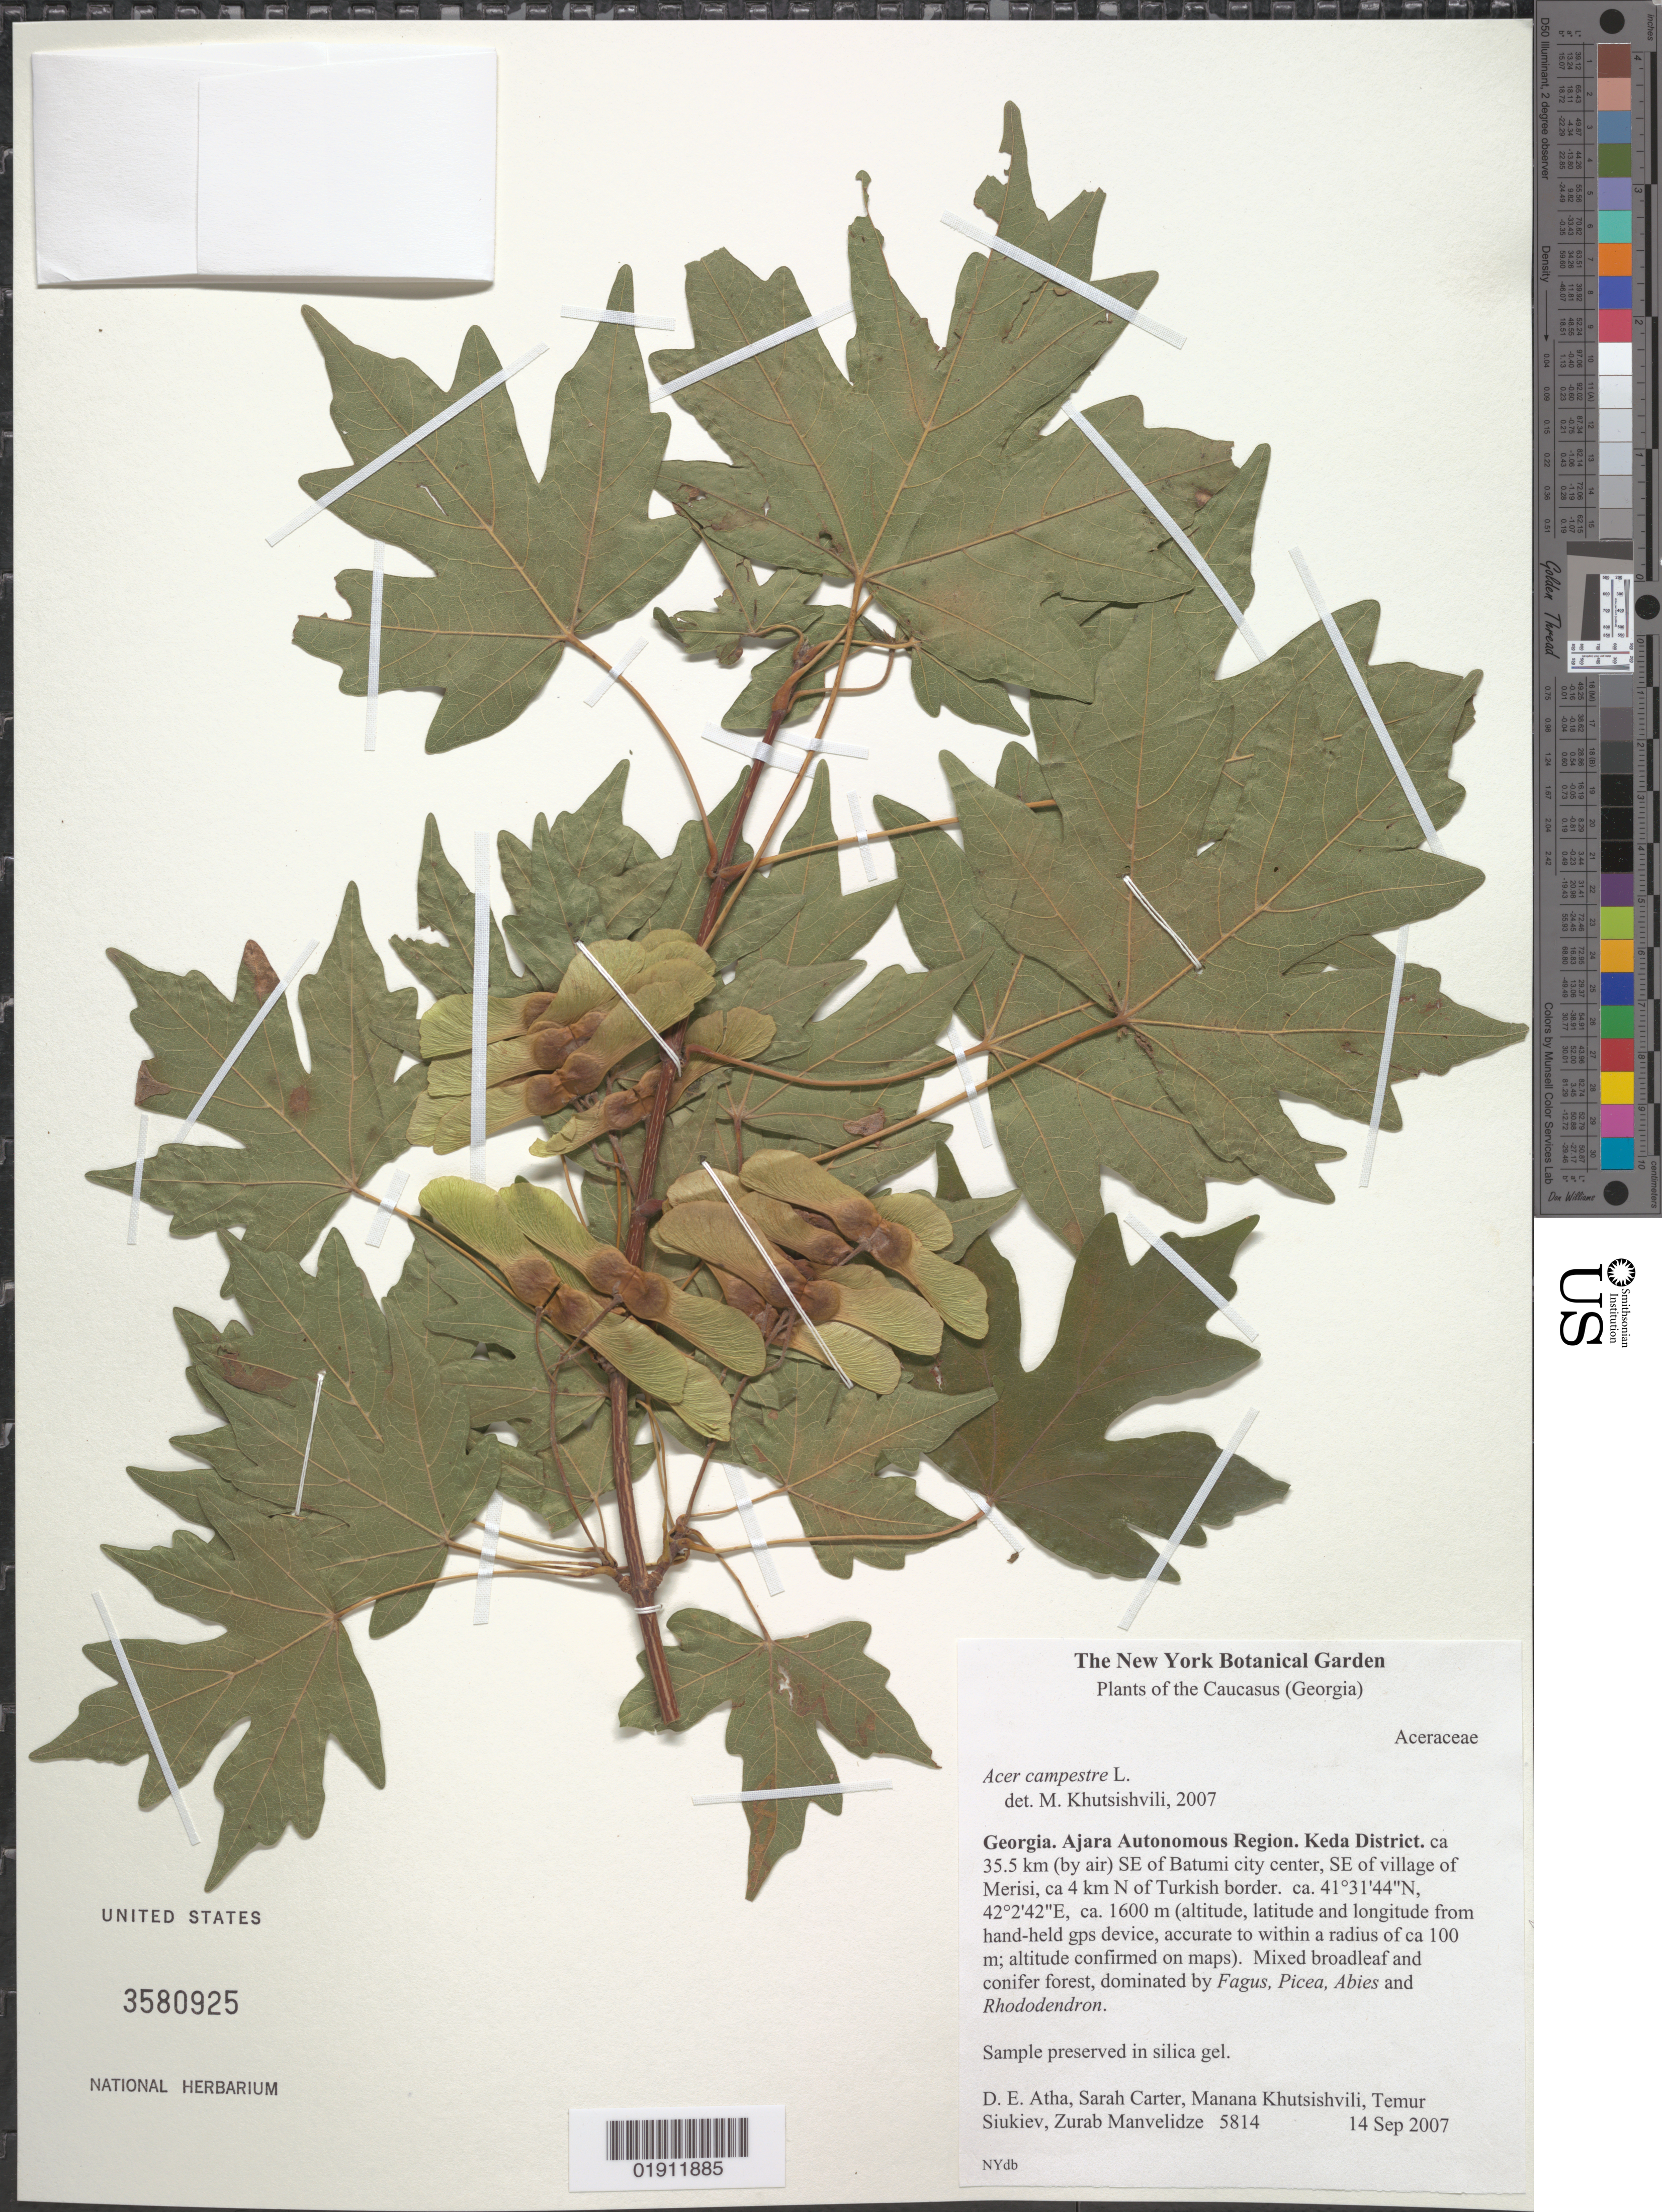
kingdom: Plantae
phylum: Tracheophyta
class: Magnoliopsida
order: Sapindales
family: Sapindaceae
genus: Acer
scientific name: Acer campestre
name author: L.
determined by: Khutsishvili, Manana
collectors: D. Atha, S. Carter, M. Khutsishvili, T. Siukiev & Z. Manvelidze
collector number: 5814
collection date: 2007-09-14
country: Georgia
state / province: Ajara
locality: Ajara Autonomous Region, Keda District, ca. 35.5 km (by air) SE of Batumi city center, SE of village of Merisi, ca 4 km N of Turkis border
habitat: Mixed broadleaf and conifer forest, dominated by Fagus, Picea, Abies and Rhododendron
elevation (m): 1600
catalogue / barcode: US 3580925